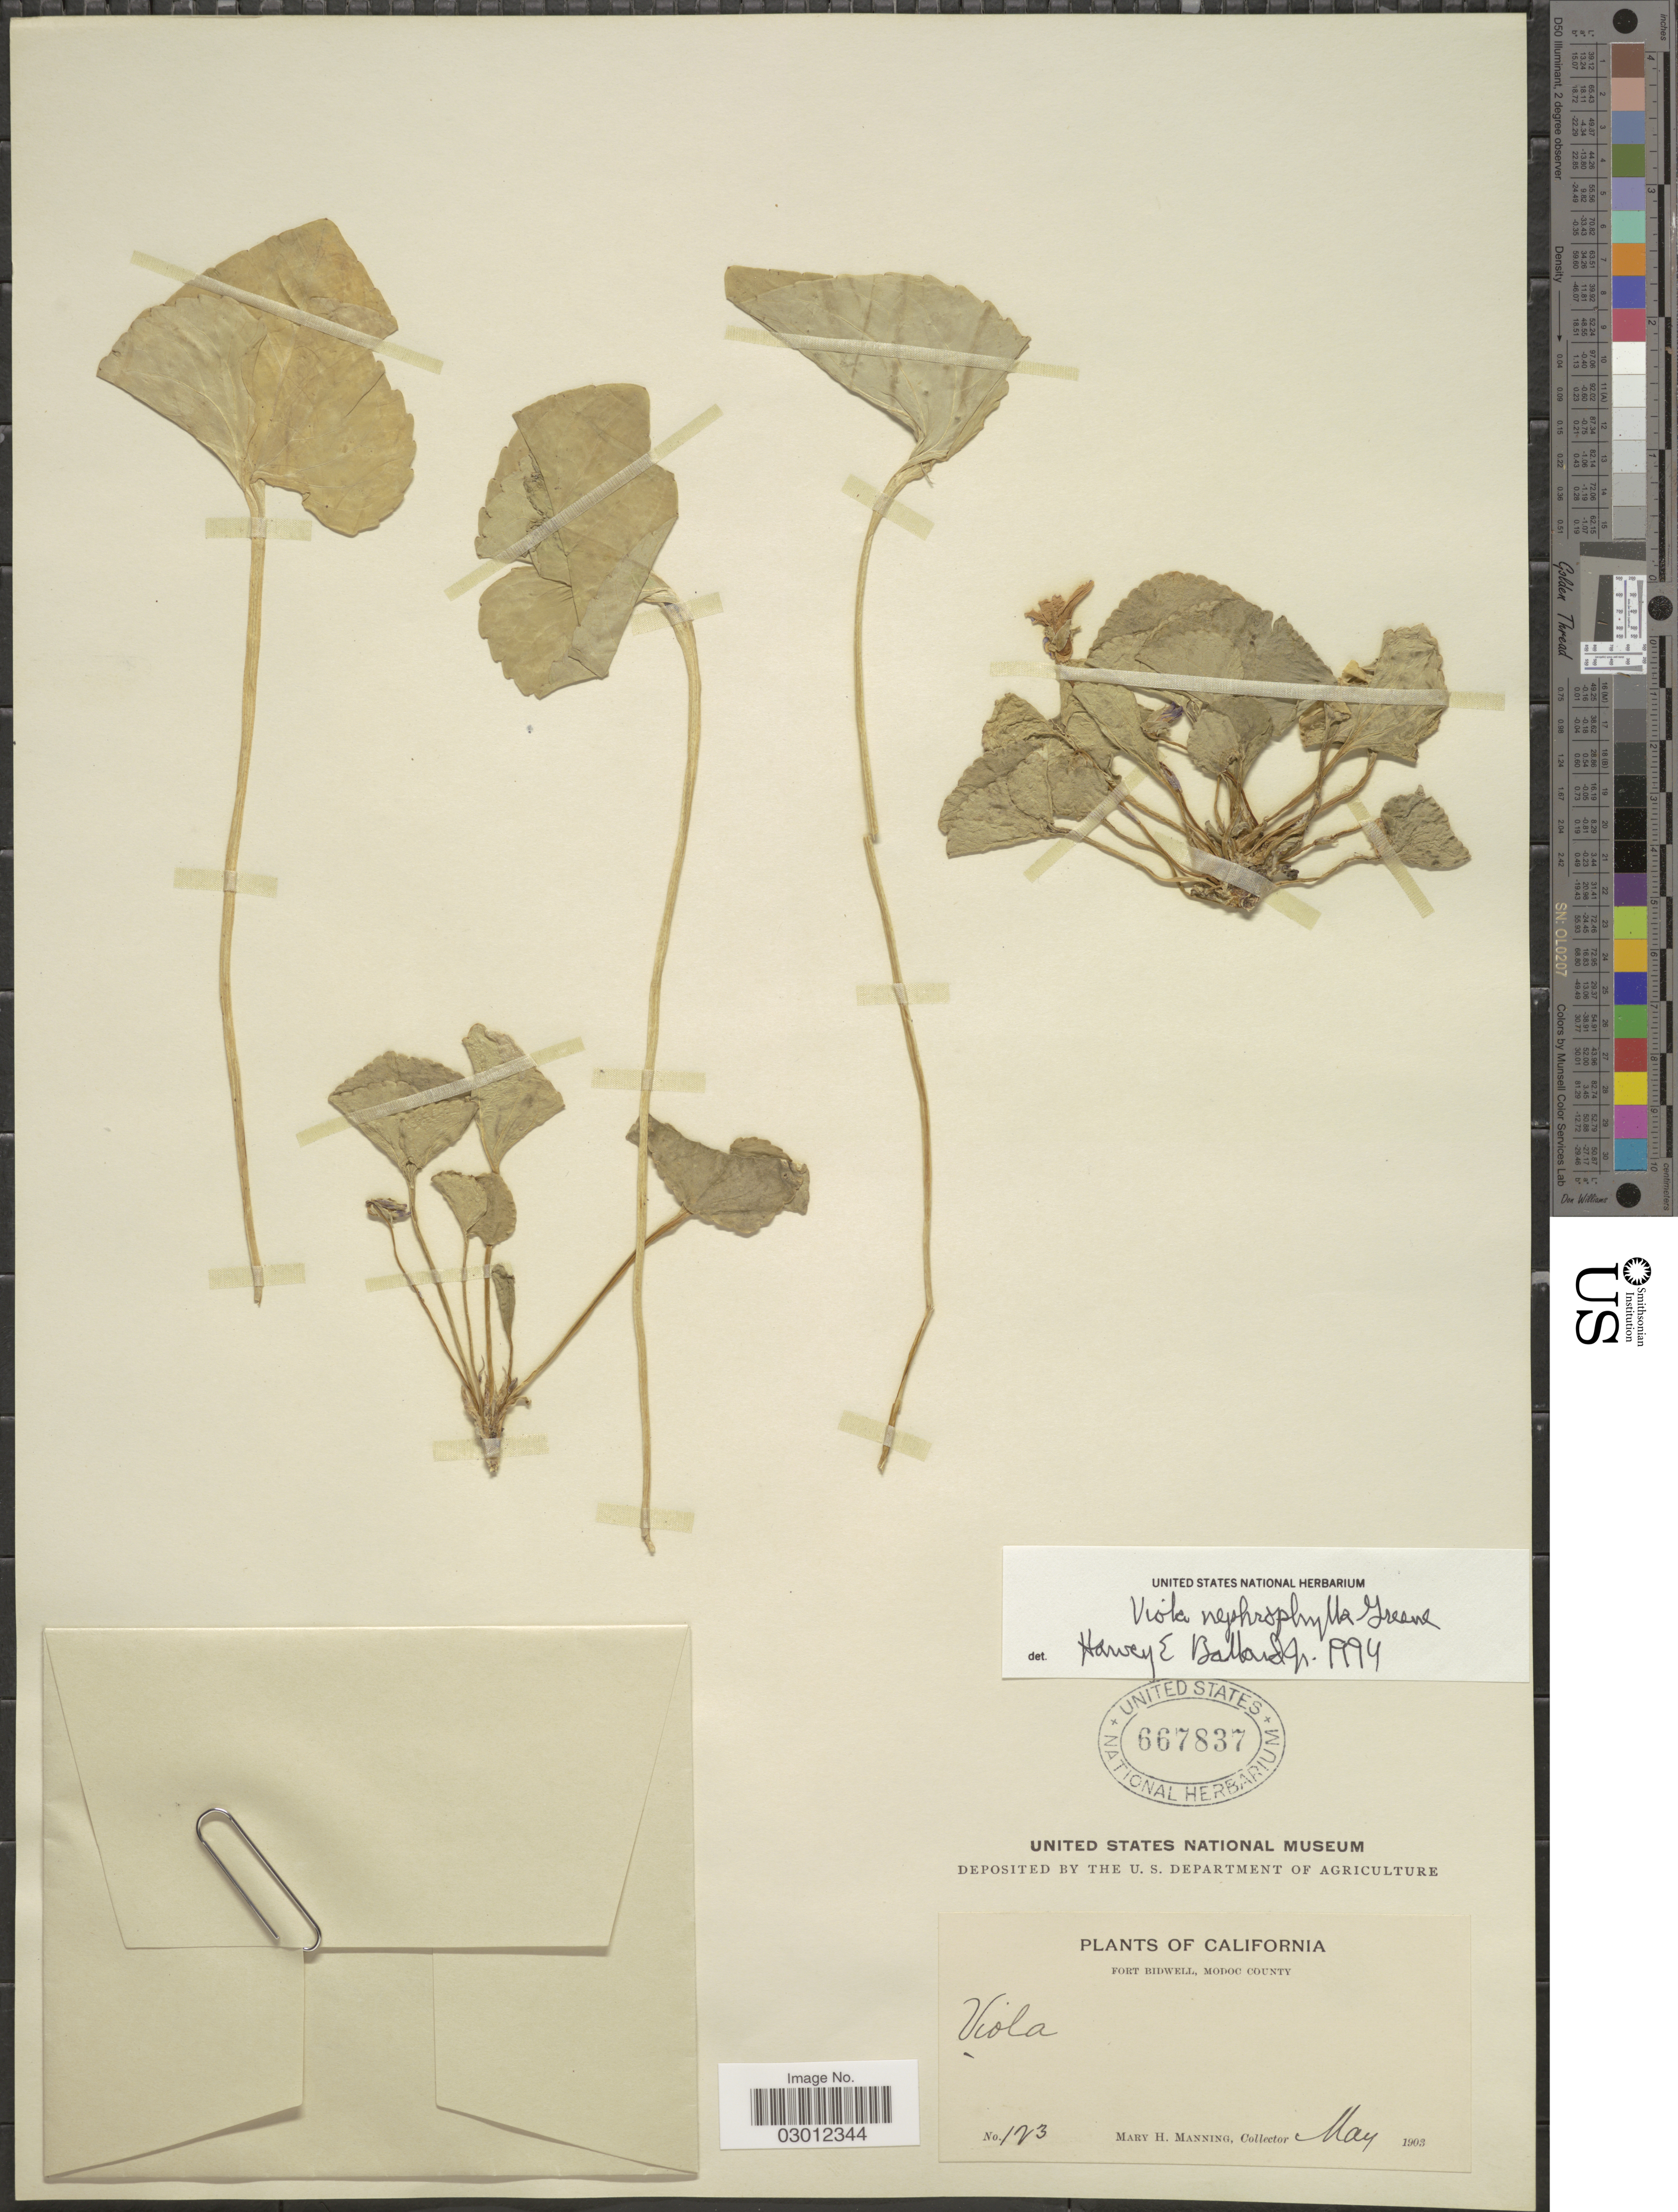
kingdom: Plantae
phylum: Tracheophyta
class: Magnoliopsida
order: Malpighiales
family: Violaceae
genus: Viola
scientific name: Viola nephrophylla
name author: Greene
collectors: M. Manning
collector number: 123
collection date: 1903-05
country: United States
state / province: California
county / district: Modoc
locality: Fort Bidwell, Modoc County.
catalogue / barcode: US 667837